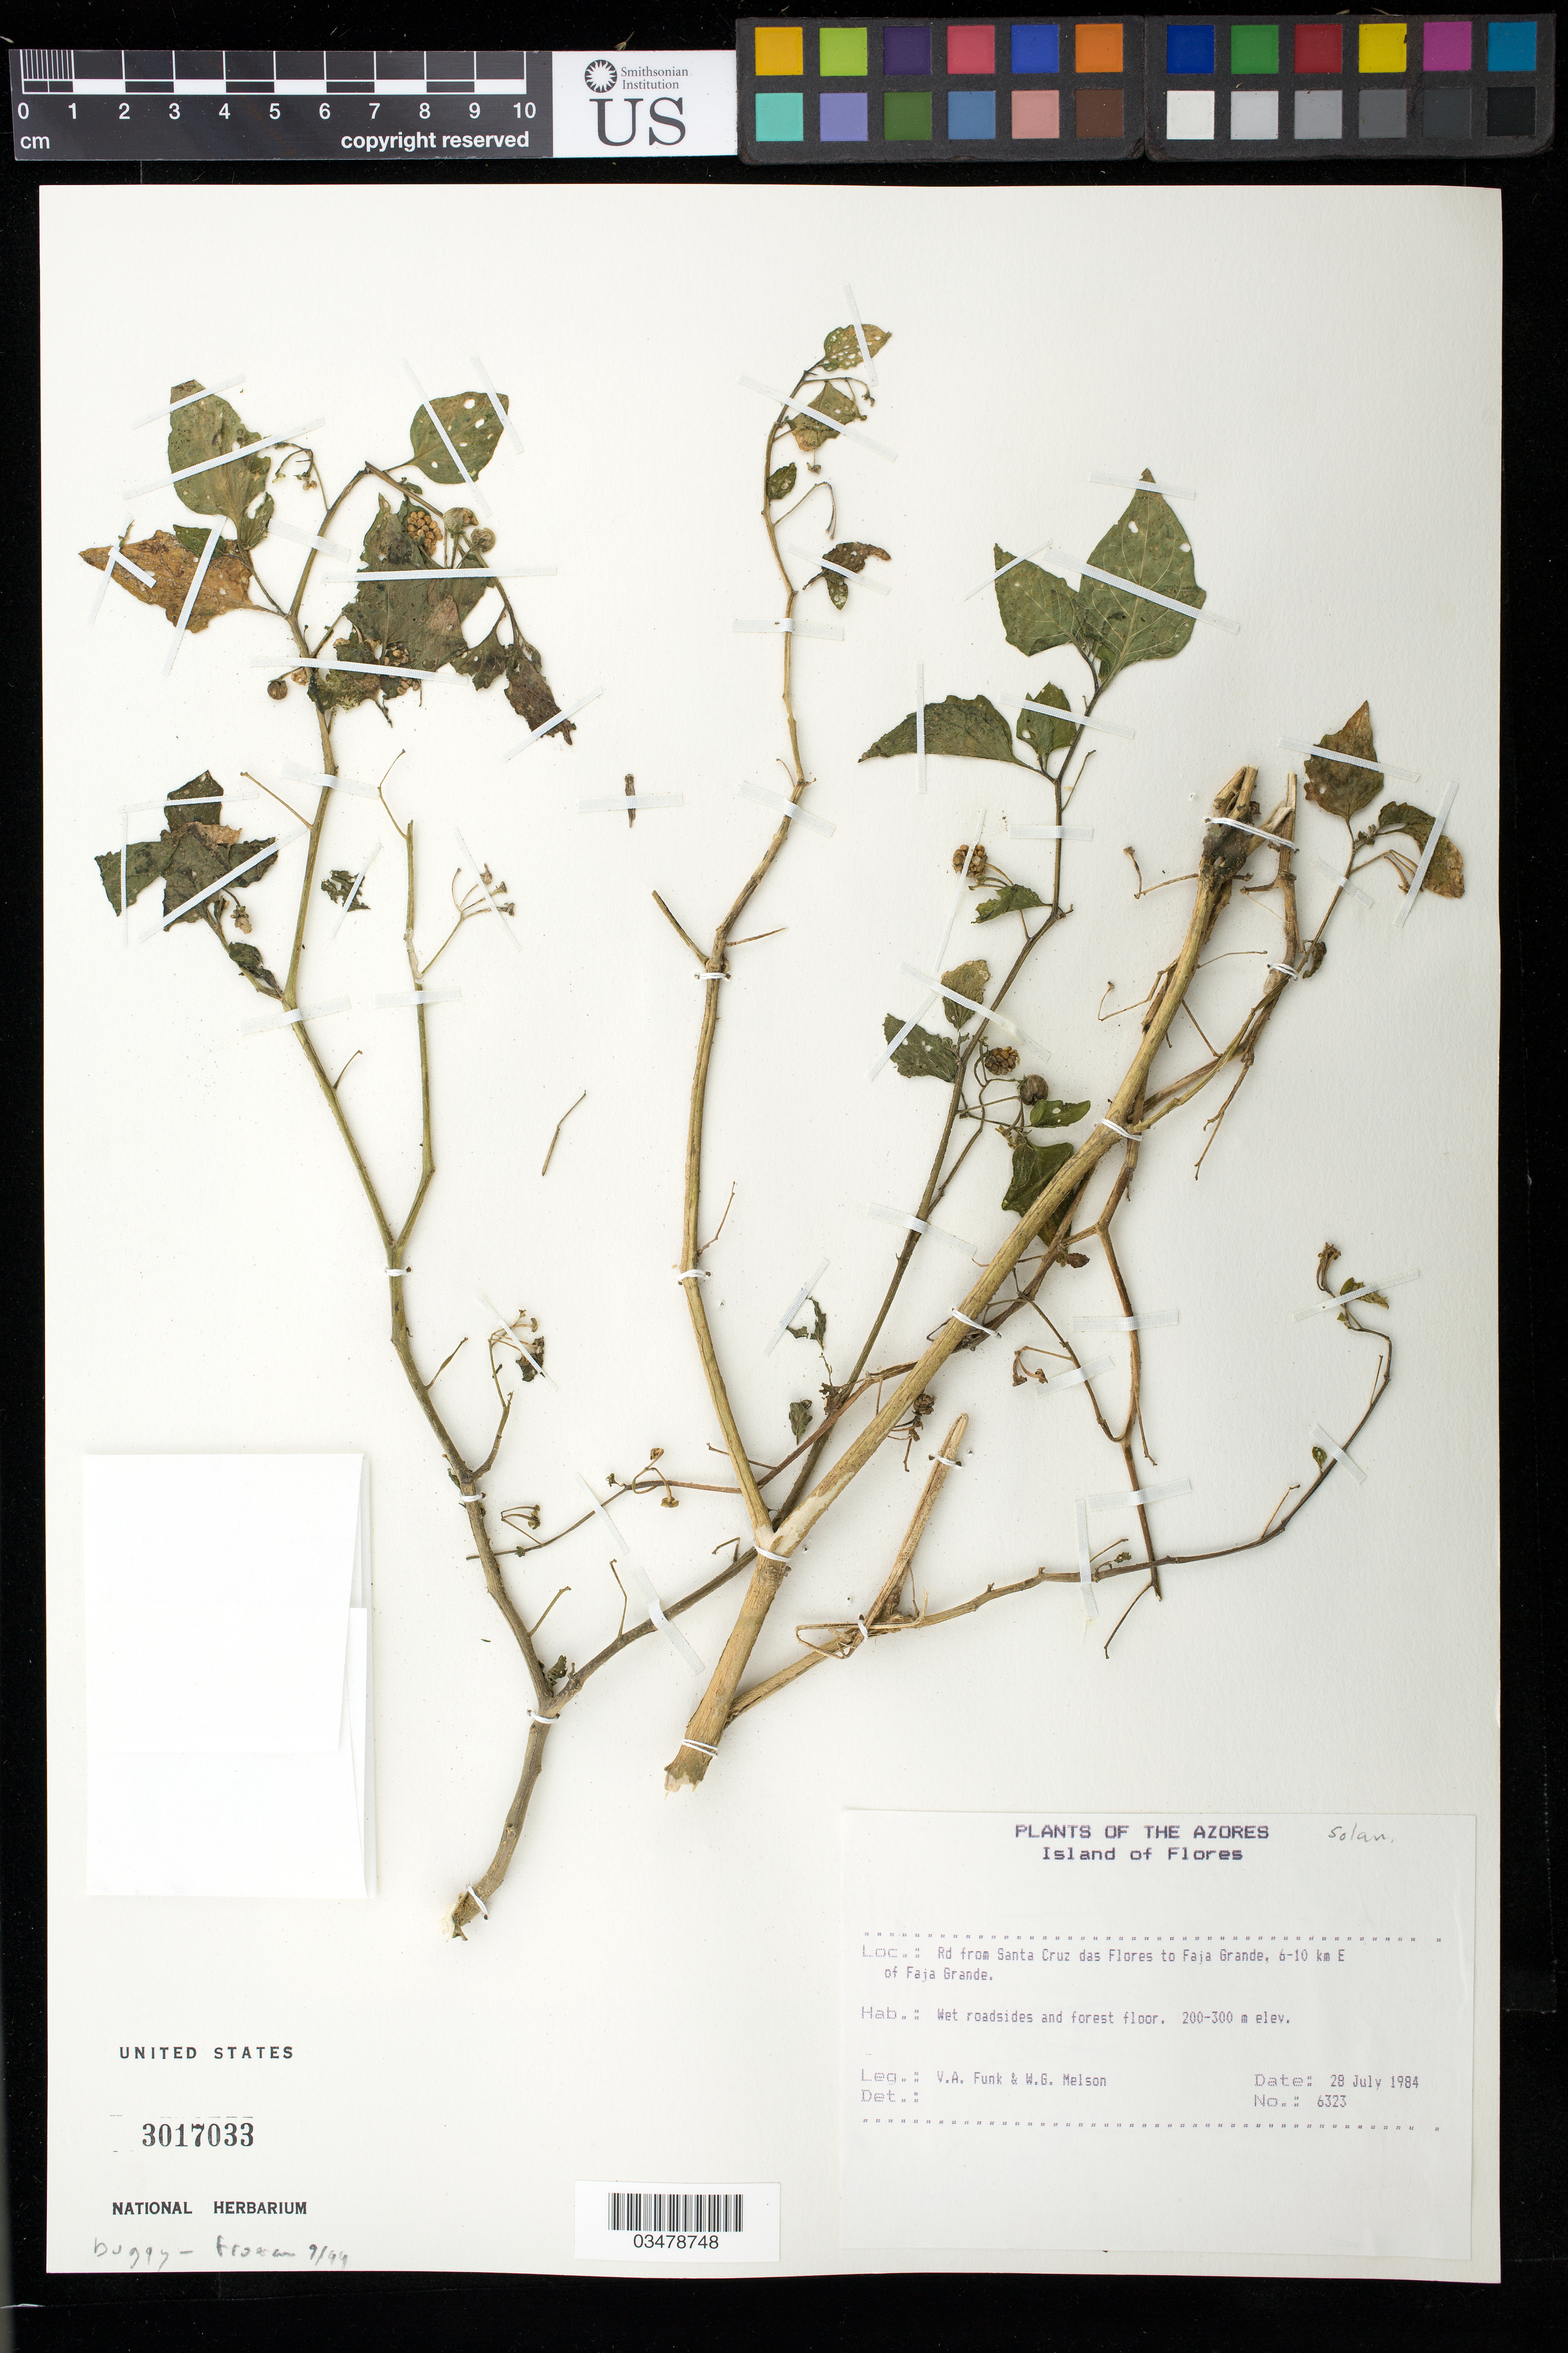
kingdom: Plantae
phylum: Tracheophyta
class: Magnoliopsida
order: Solanales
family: Solanaceae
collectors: V. Funk & W. Melson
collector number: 6323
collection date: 1984-07-28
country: Portugal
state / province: Azores (Aut. Reg.)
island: Flores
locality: Island of Flores. Rd from Santa Cruz das Flores to Faja Grande, 6-10 km E of Faja Grande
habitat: Wet roadsides and forest floor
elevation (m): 200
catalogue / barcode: US 3017033